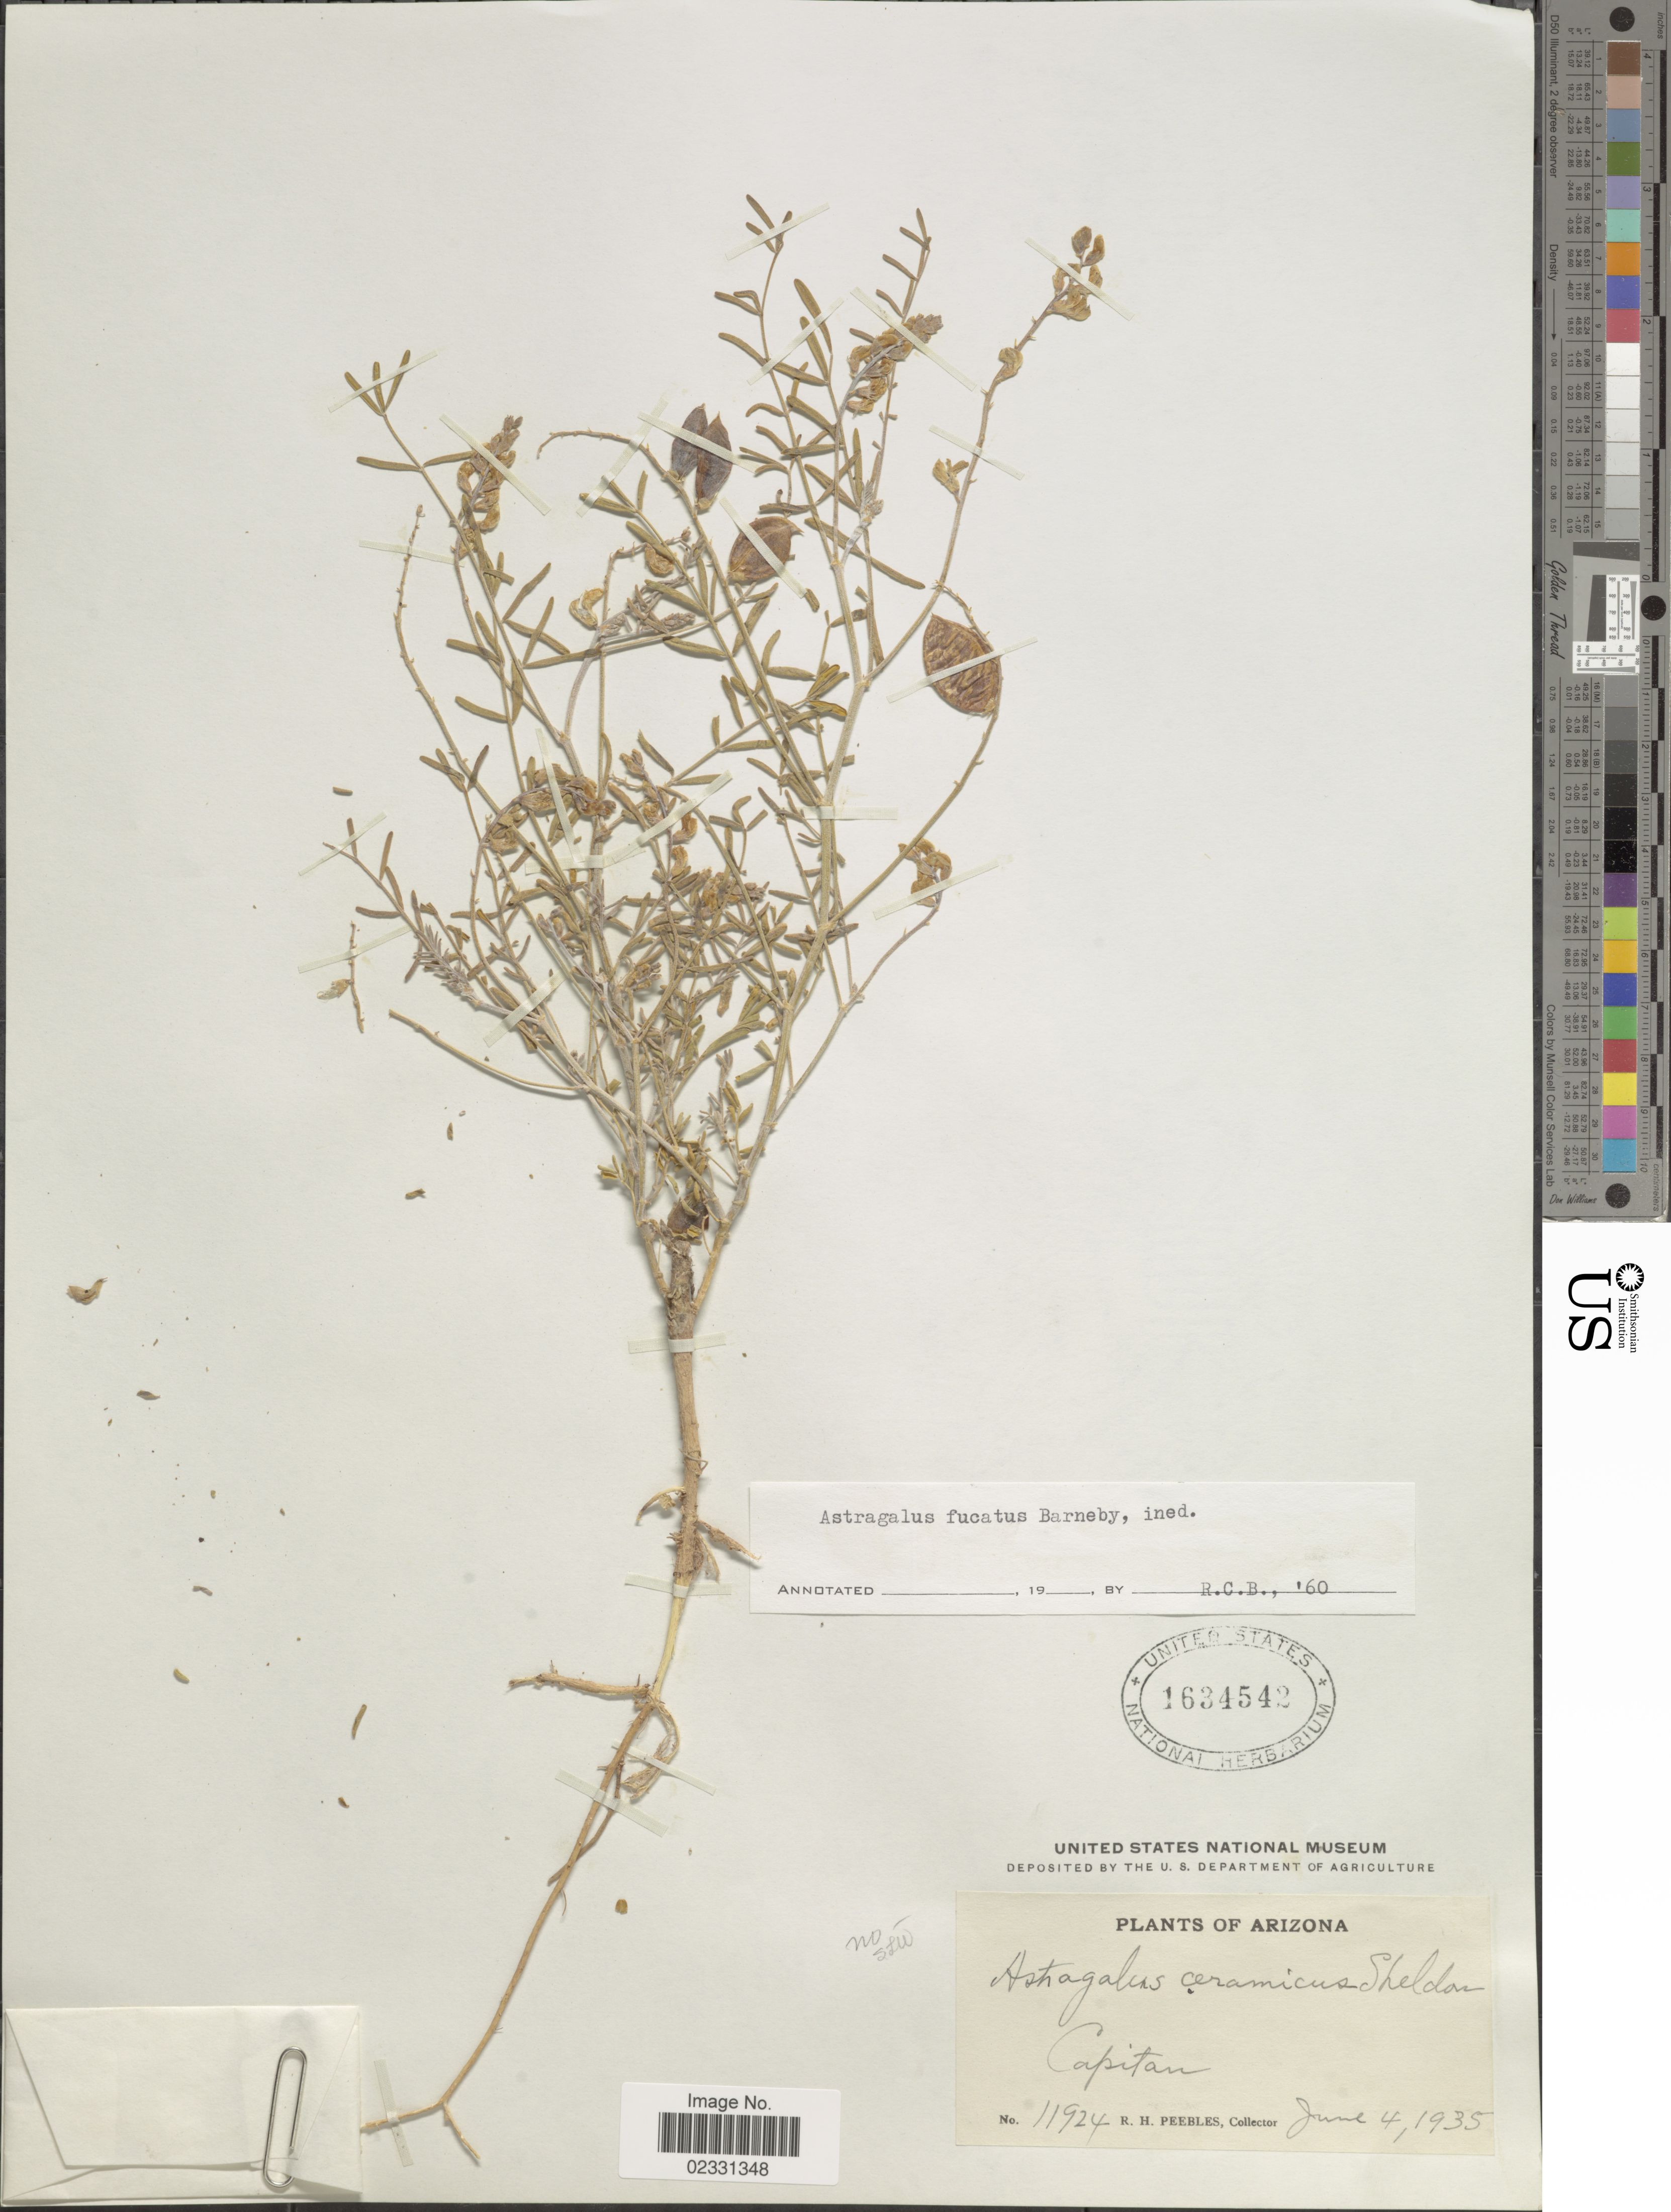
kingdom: Plantae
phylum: Tracheophyta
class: Magnoliopsida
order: Fabales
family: Fabaceae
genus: Astragalus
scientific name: Astragalus fucatus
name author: Barneby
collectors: R. H. Peebles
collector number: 11924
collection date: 1935-06-04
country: United States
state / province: Arizona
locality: Capitan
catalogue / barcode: US 1634542